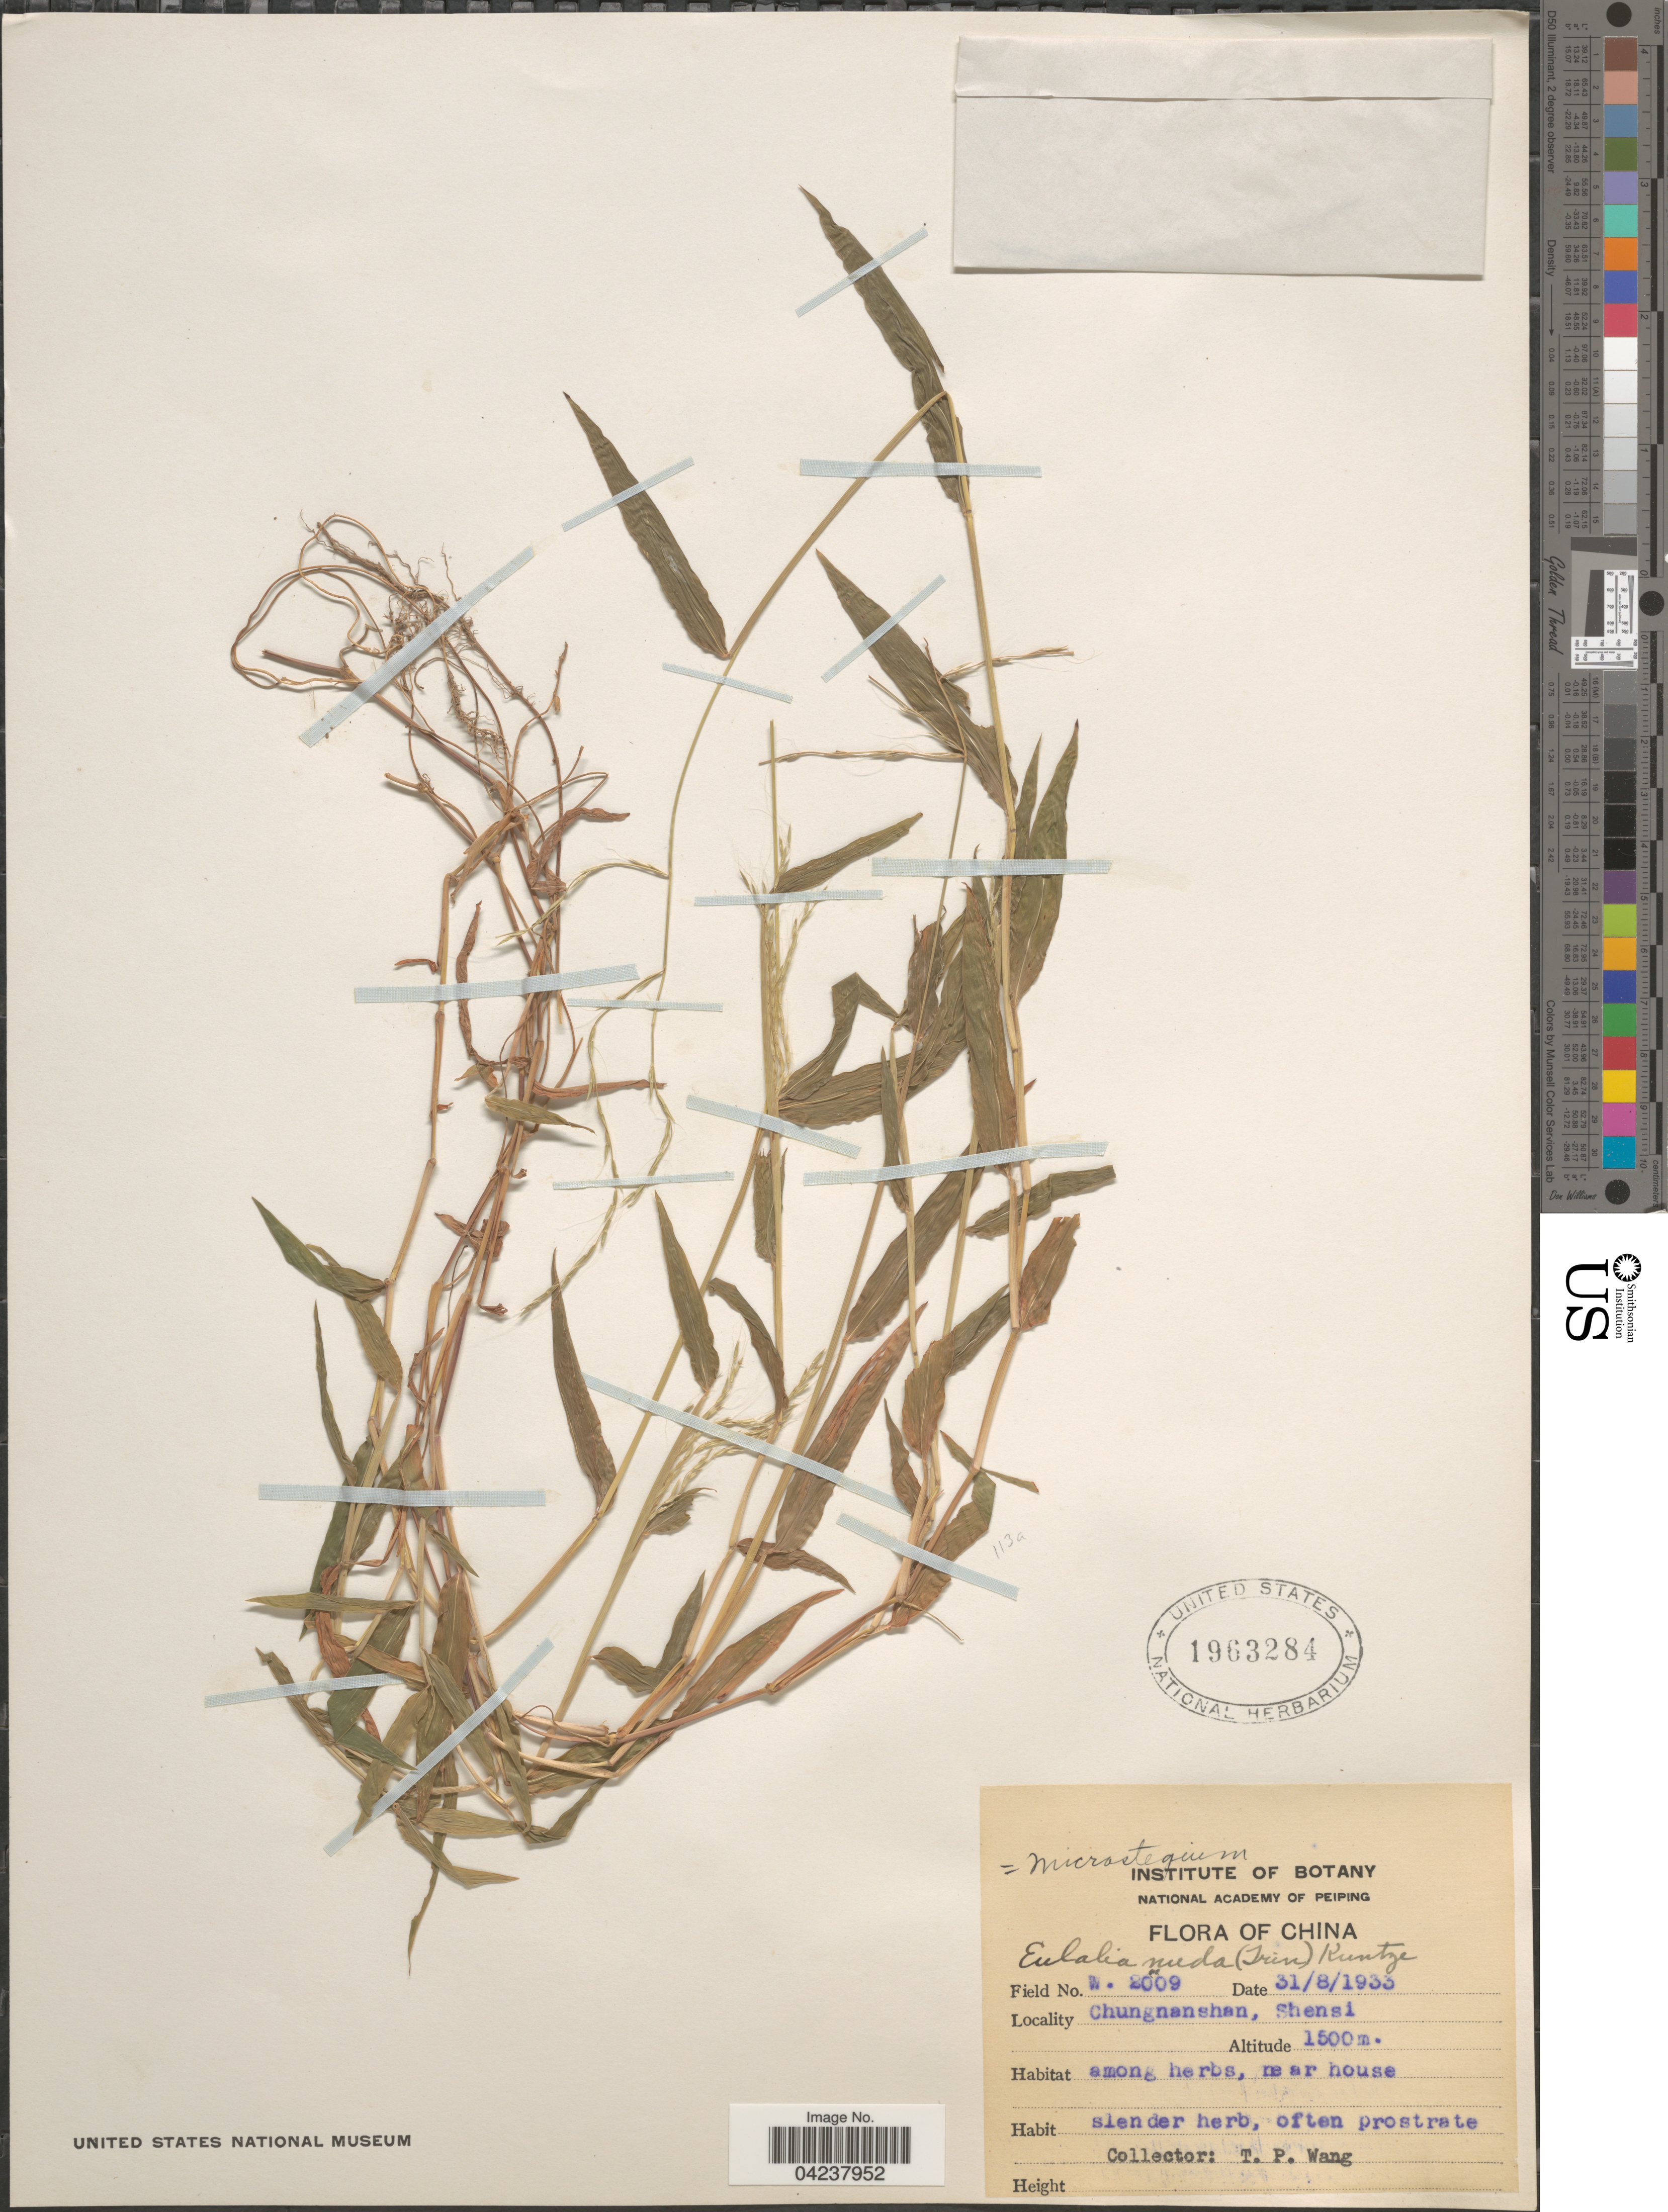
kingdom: Plantae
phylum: Tracheophyta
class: Liliopsida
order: Poales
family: Poaceae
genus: Microstegium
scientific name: Microstegium nudum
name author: (Trin.) A. Camus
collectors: T. Wang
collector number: W2009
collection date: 1933-08-31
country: China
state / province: Shaanxi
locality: Chungnanshan, Shensi.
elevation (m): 1500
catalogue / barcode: US 1963284